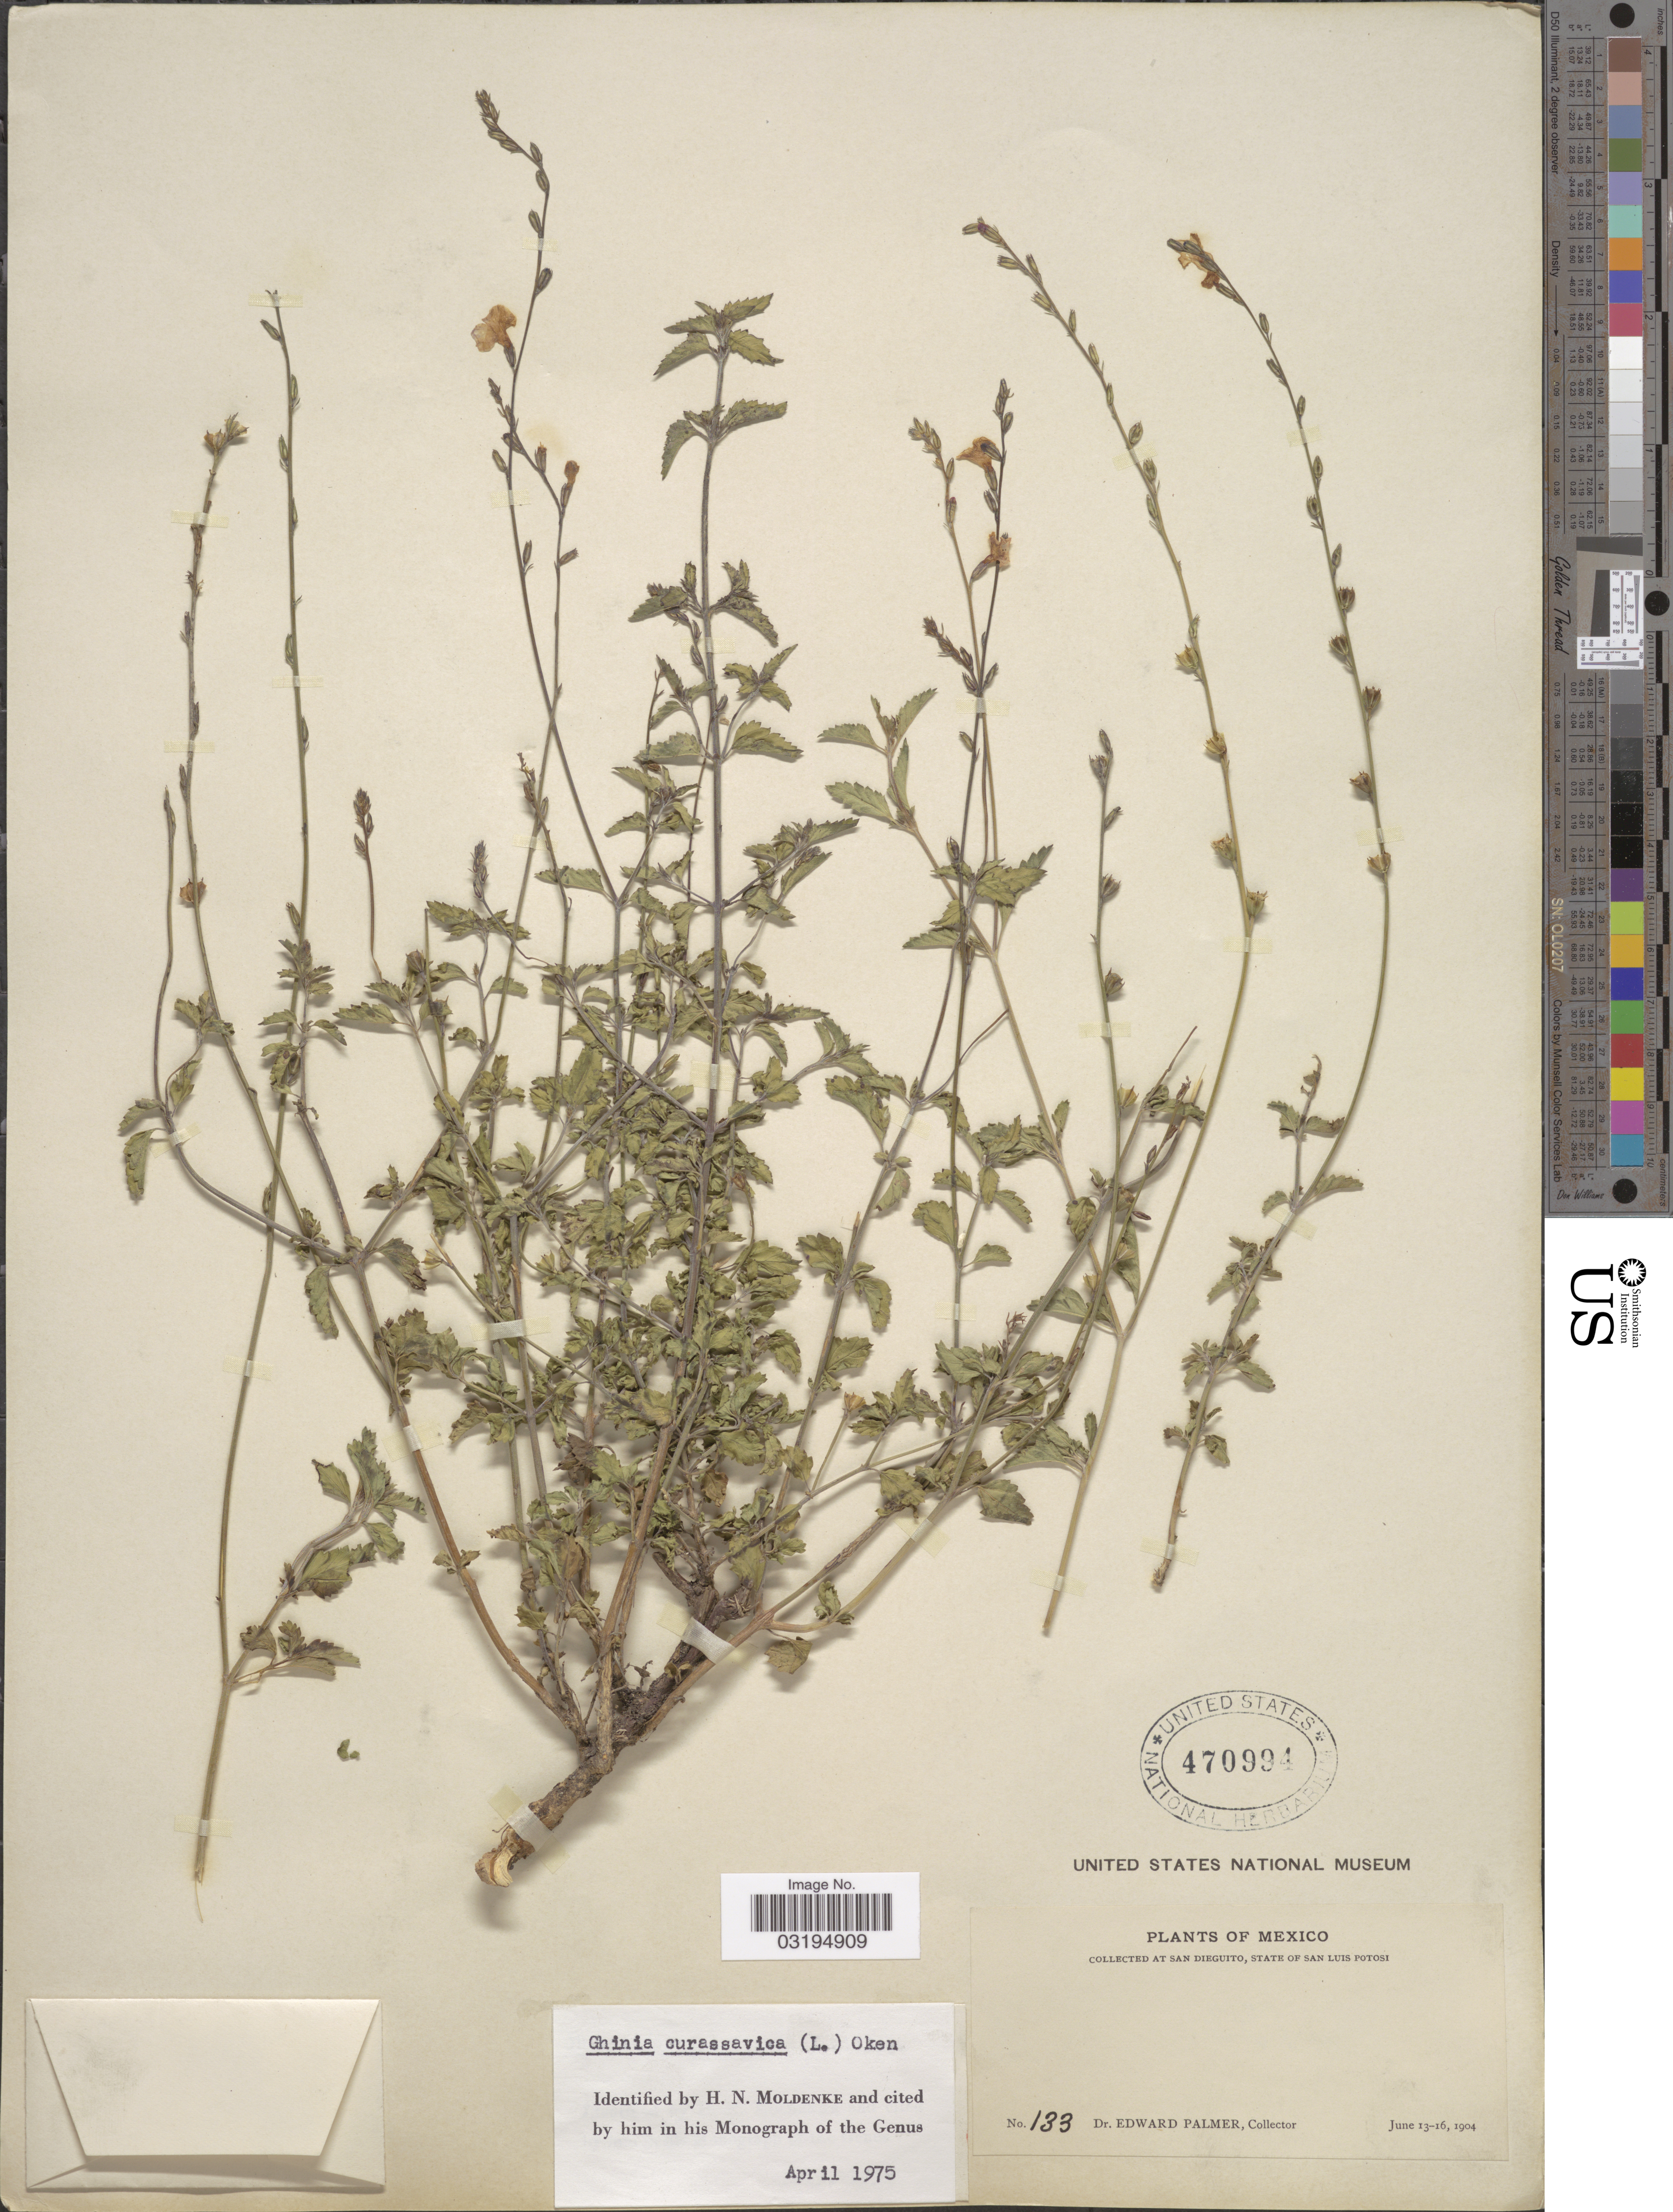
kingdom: Plantae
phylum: Tracheophyta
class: Magnoliopsida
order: Lamiales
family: Verbenaceae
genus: Tamonea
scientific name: Tamonea curassavica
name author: (L.) Pers.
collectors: E. Palmer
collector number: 133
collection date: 1904-06-13/1904-06-16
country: Mexico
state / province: San Luis Potosí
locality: At San Dieguito.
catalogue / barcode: US 470994